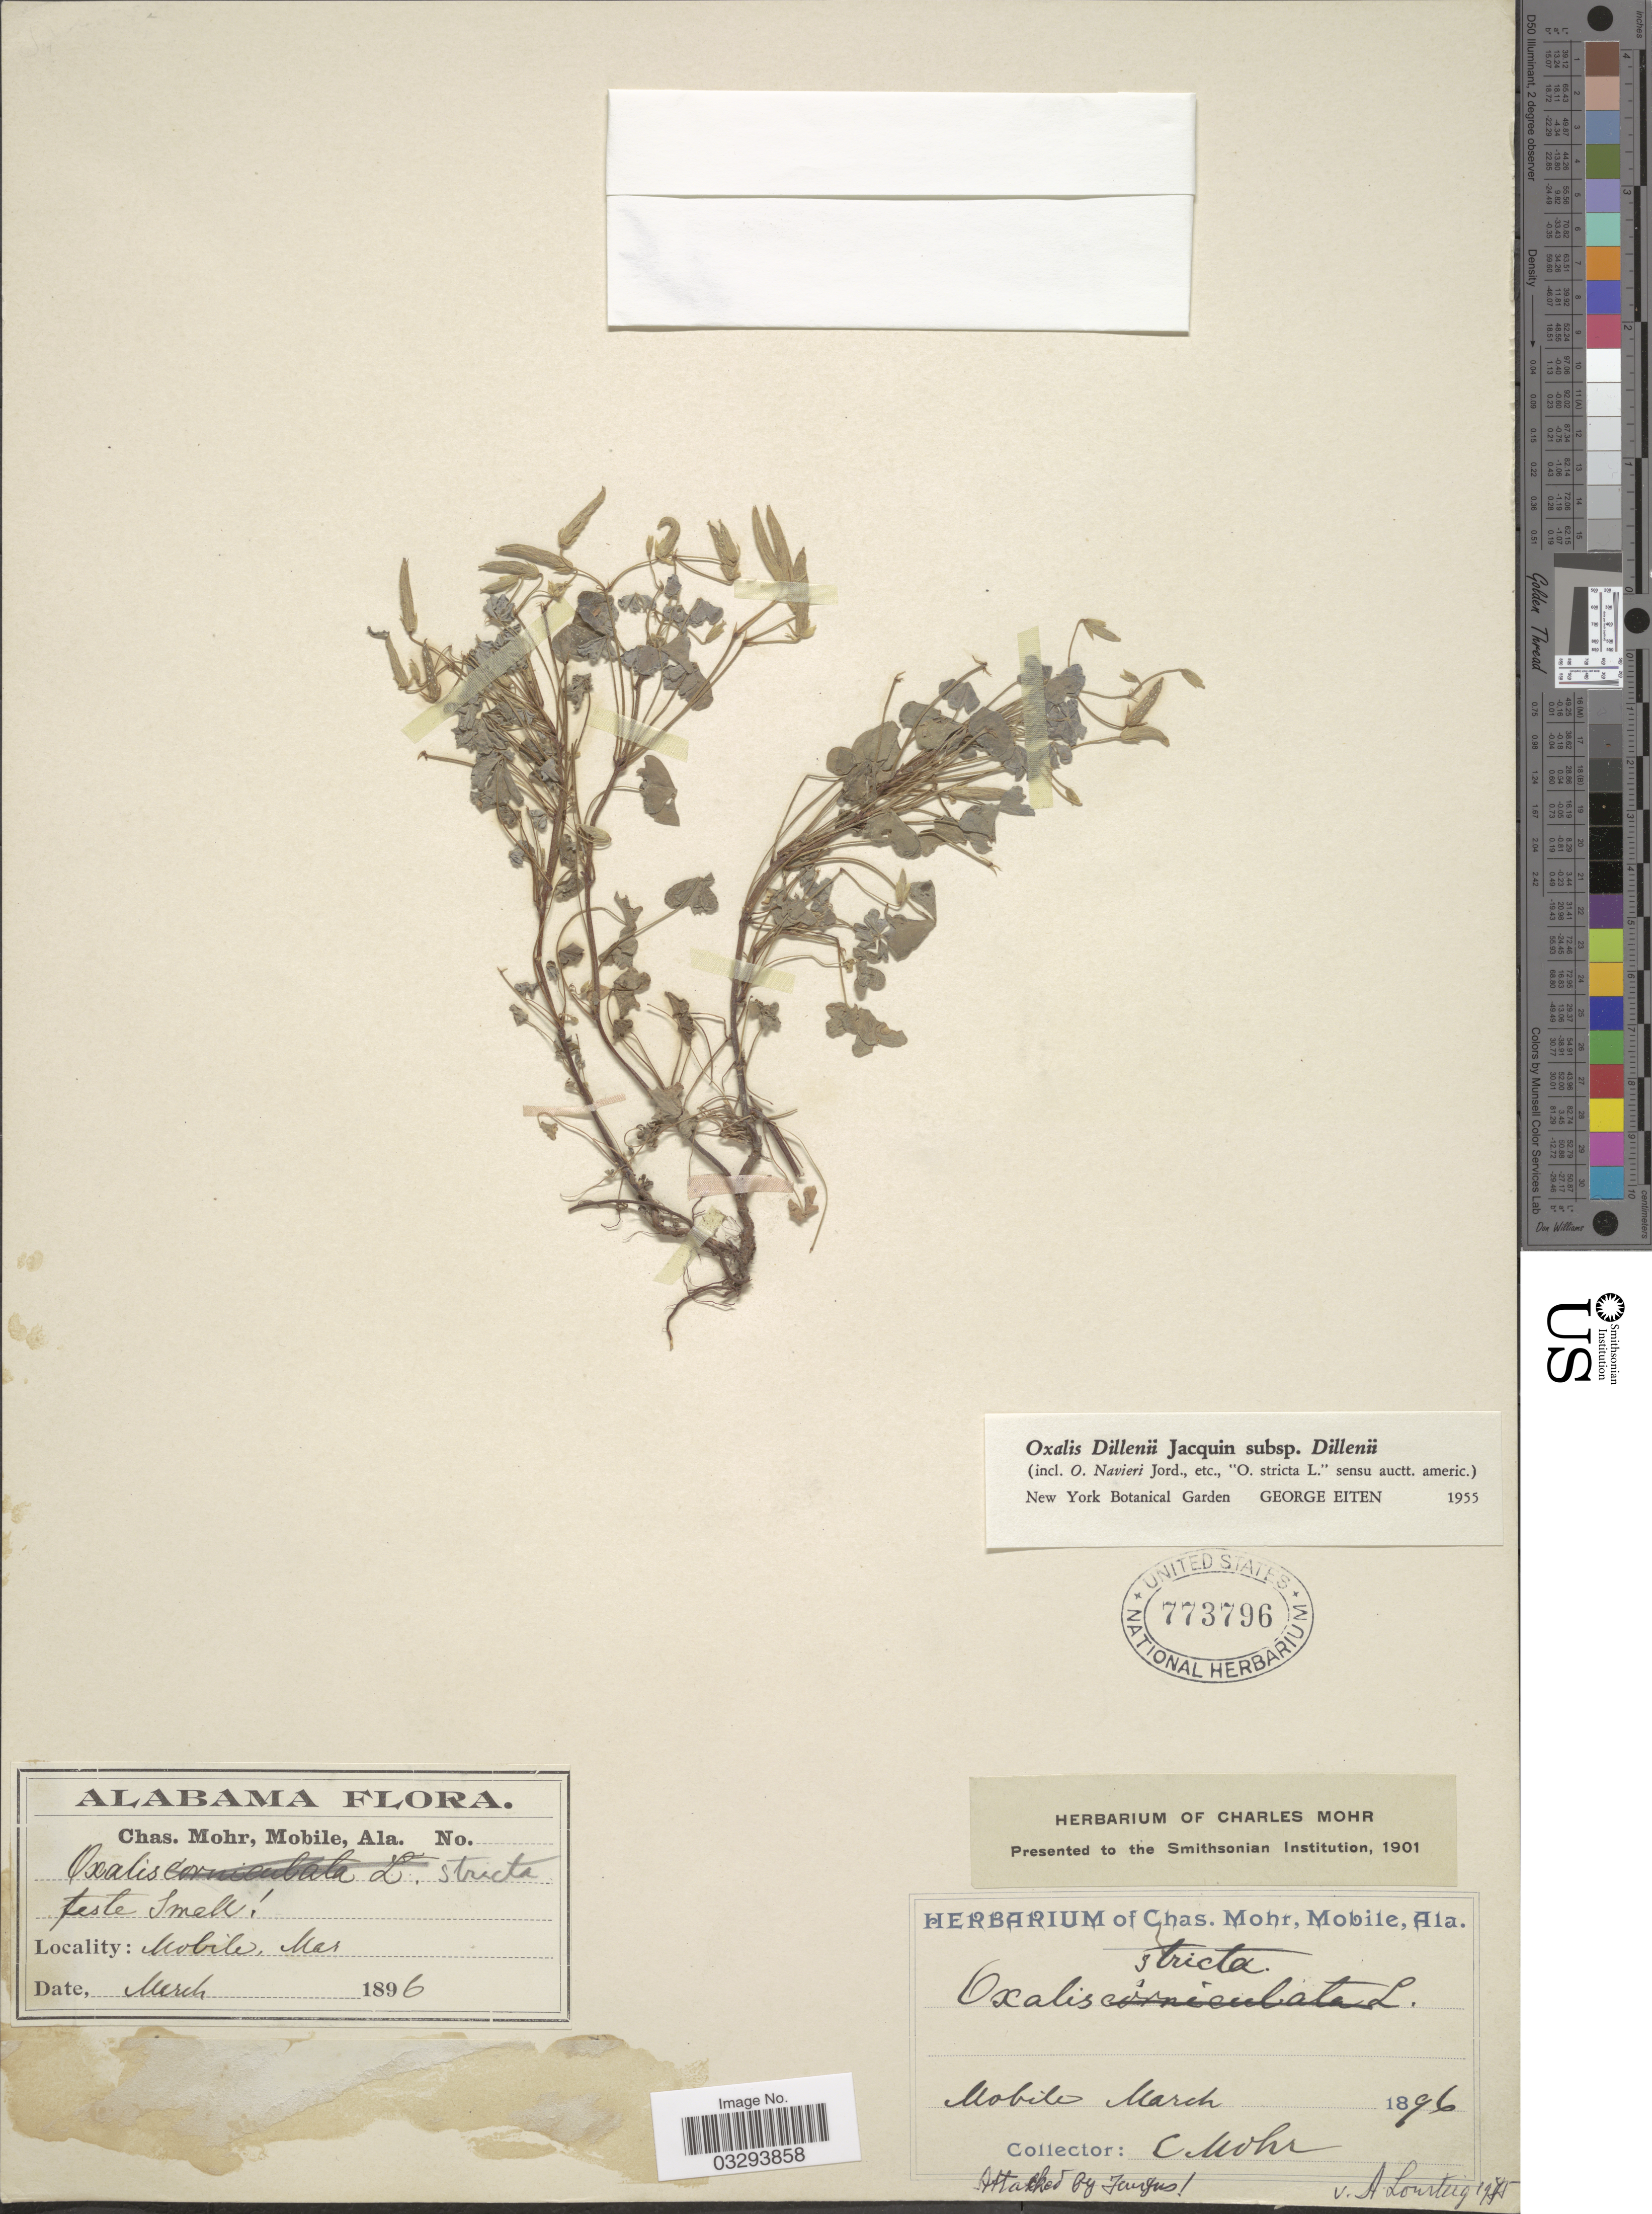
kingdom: Plantae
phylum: Tracheophyta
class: Magnoliopsida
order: Oxalidales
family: Oxalidaceae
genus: Oxalis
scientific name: Oxalis stricta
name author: L.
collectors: Mohr, C. T. (herbarium)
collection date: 1896-03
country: United States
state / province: Alabama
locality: Mobile.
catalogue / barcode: US 773796